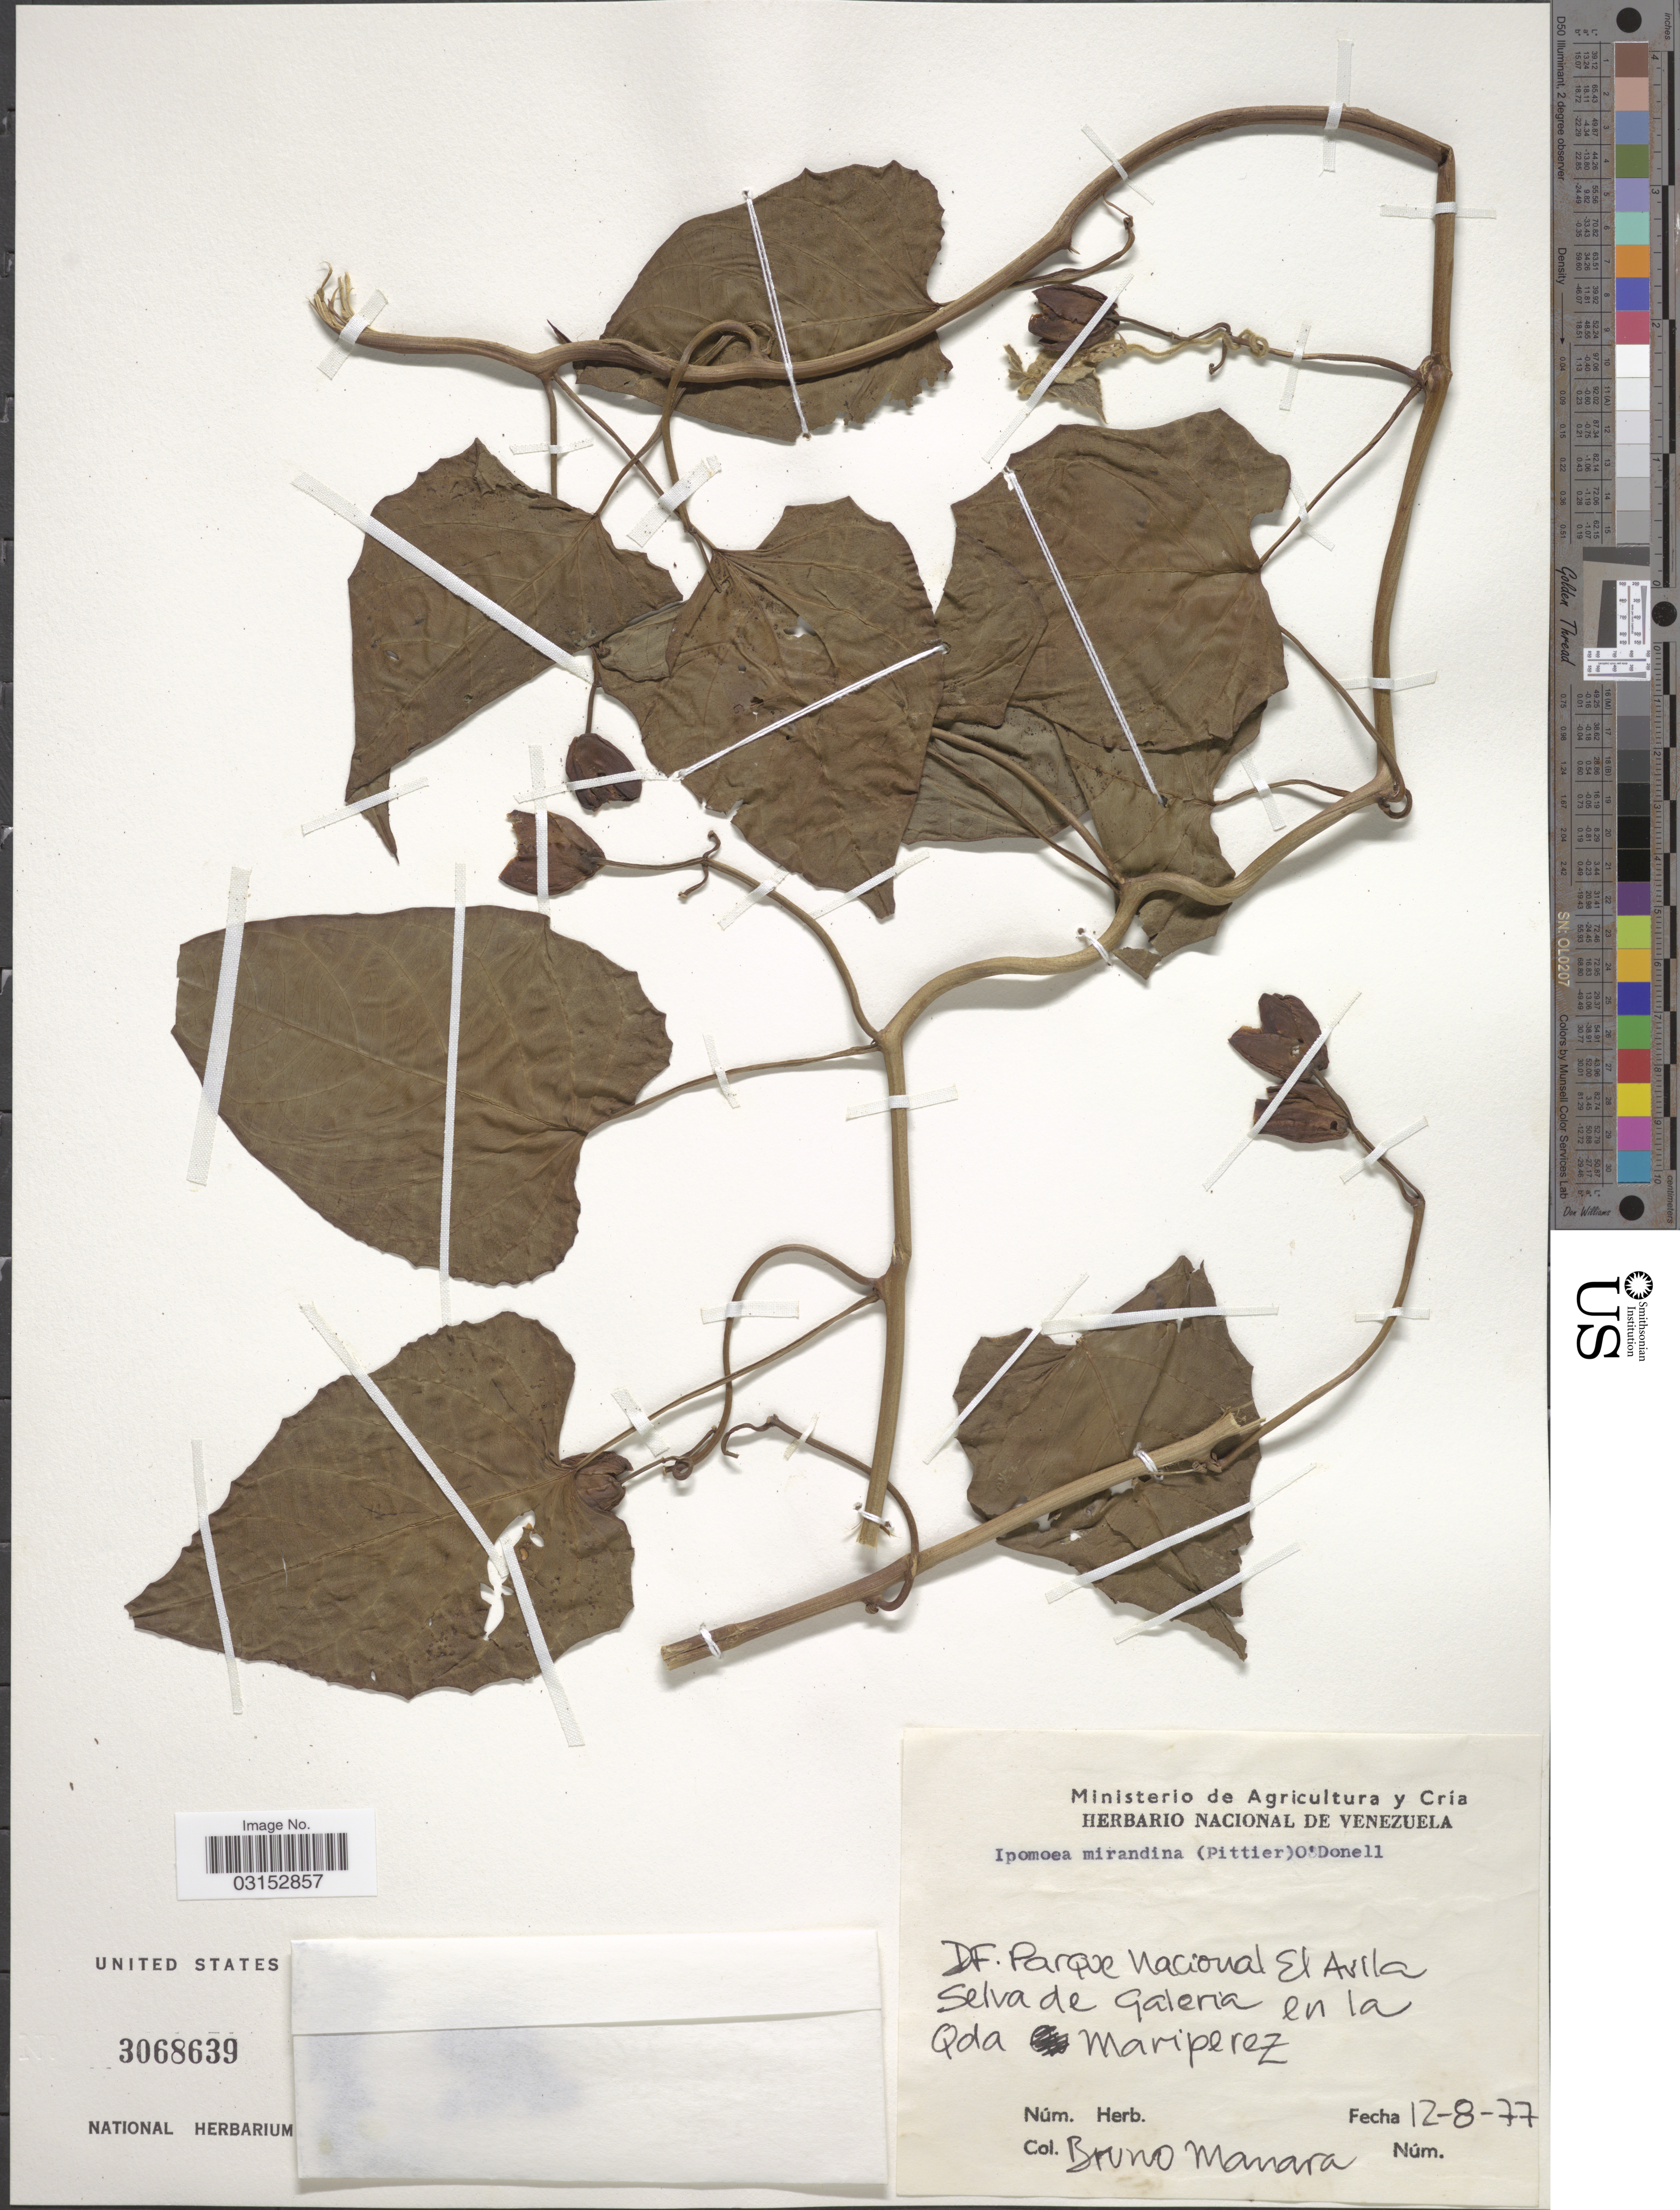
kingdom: Plantae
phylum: Tracheophyta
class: Magnoliopsida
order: Solanales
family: Convolvulaceae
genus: Ipomoea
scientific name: Ipomoea mirandina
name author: (Pittier) O'Donell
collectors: B. Manara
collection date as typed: Transcribed d/m/y: 12/8/77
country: Venezuela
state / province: Miranda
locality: DF. Parque Nacional El Avila. Selva de galeria en la Qda Mariperez.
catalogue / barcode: US 3068639